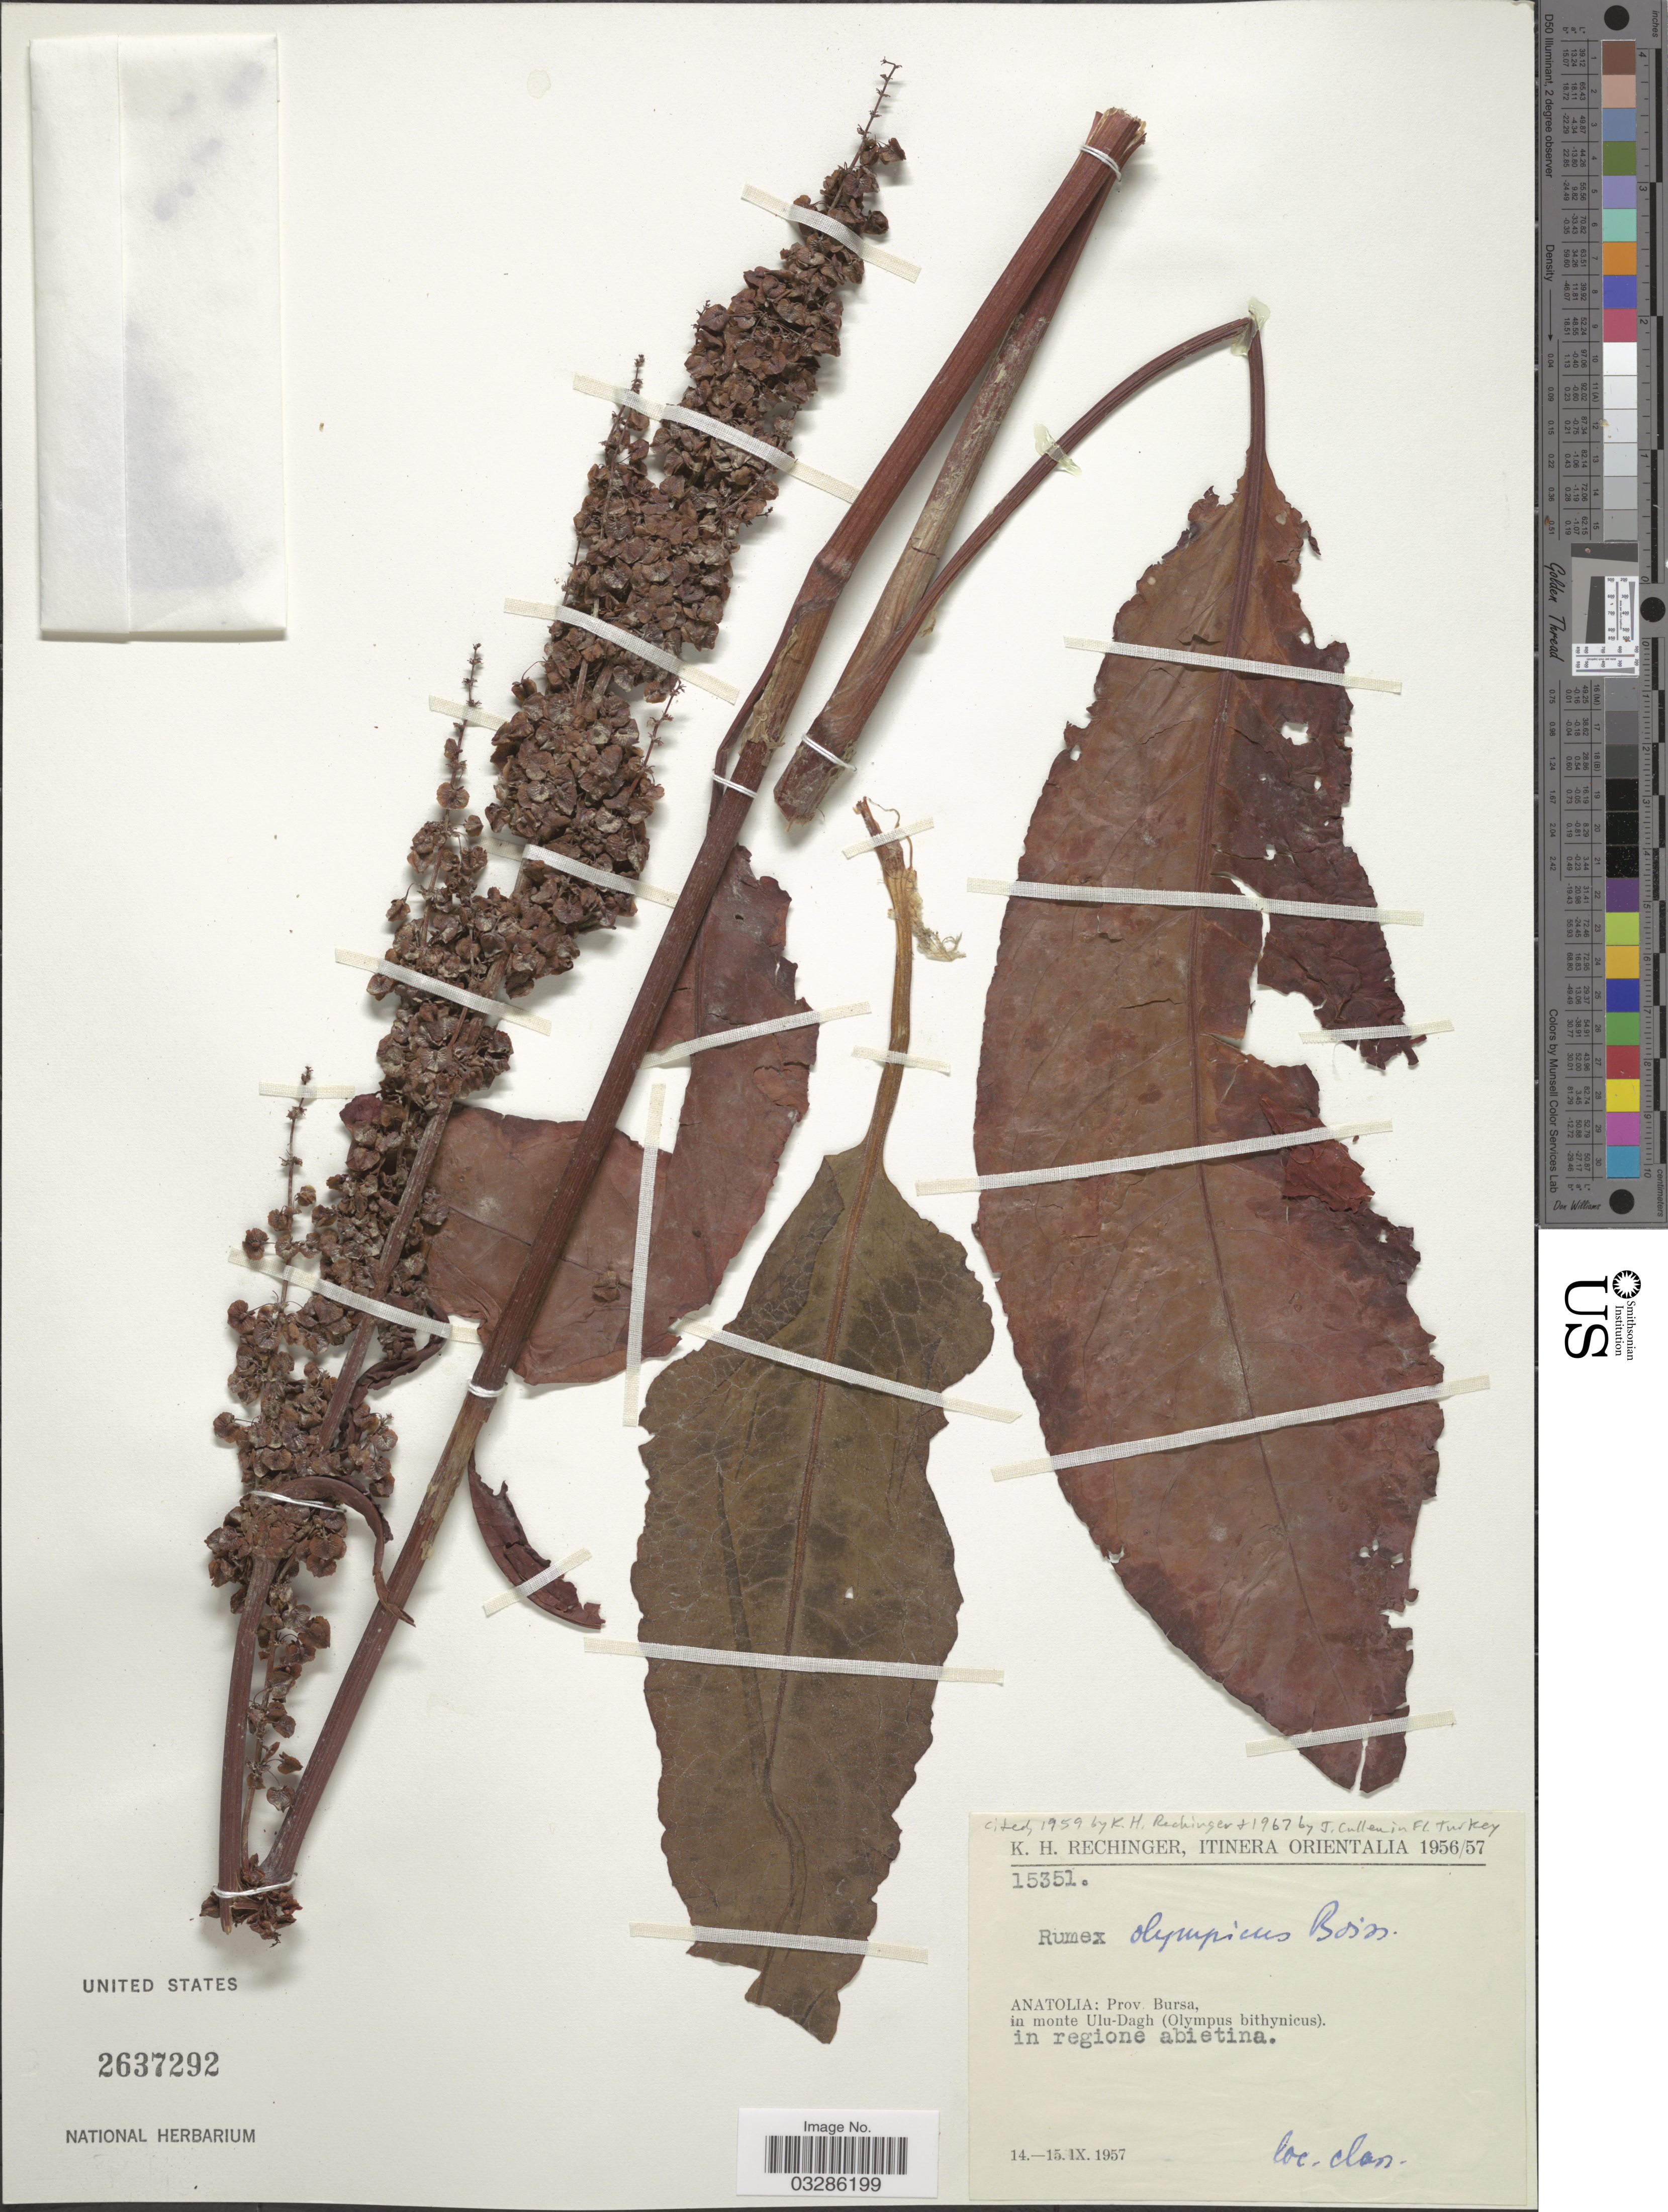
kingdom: Plantae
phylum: Tracheophyta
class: Magnoliopsida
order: Caryophyllales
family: Polygonaceae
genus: Rumex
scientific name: Rumex olympicus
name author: Boiss.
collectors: K. H. Rechinger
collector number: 15351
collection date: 1957-09-14/1957-09-15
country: Turkey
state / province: Bursa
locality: Anatolia: Prov. Bursa, in monte Ulu-Dagh (Olympus bithynicus).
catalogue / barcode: US 2637292